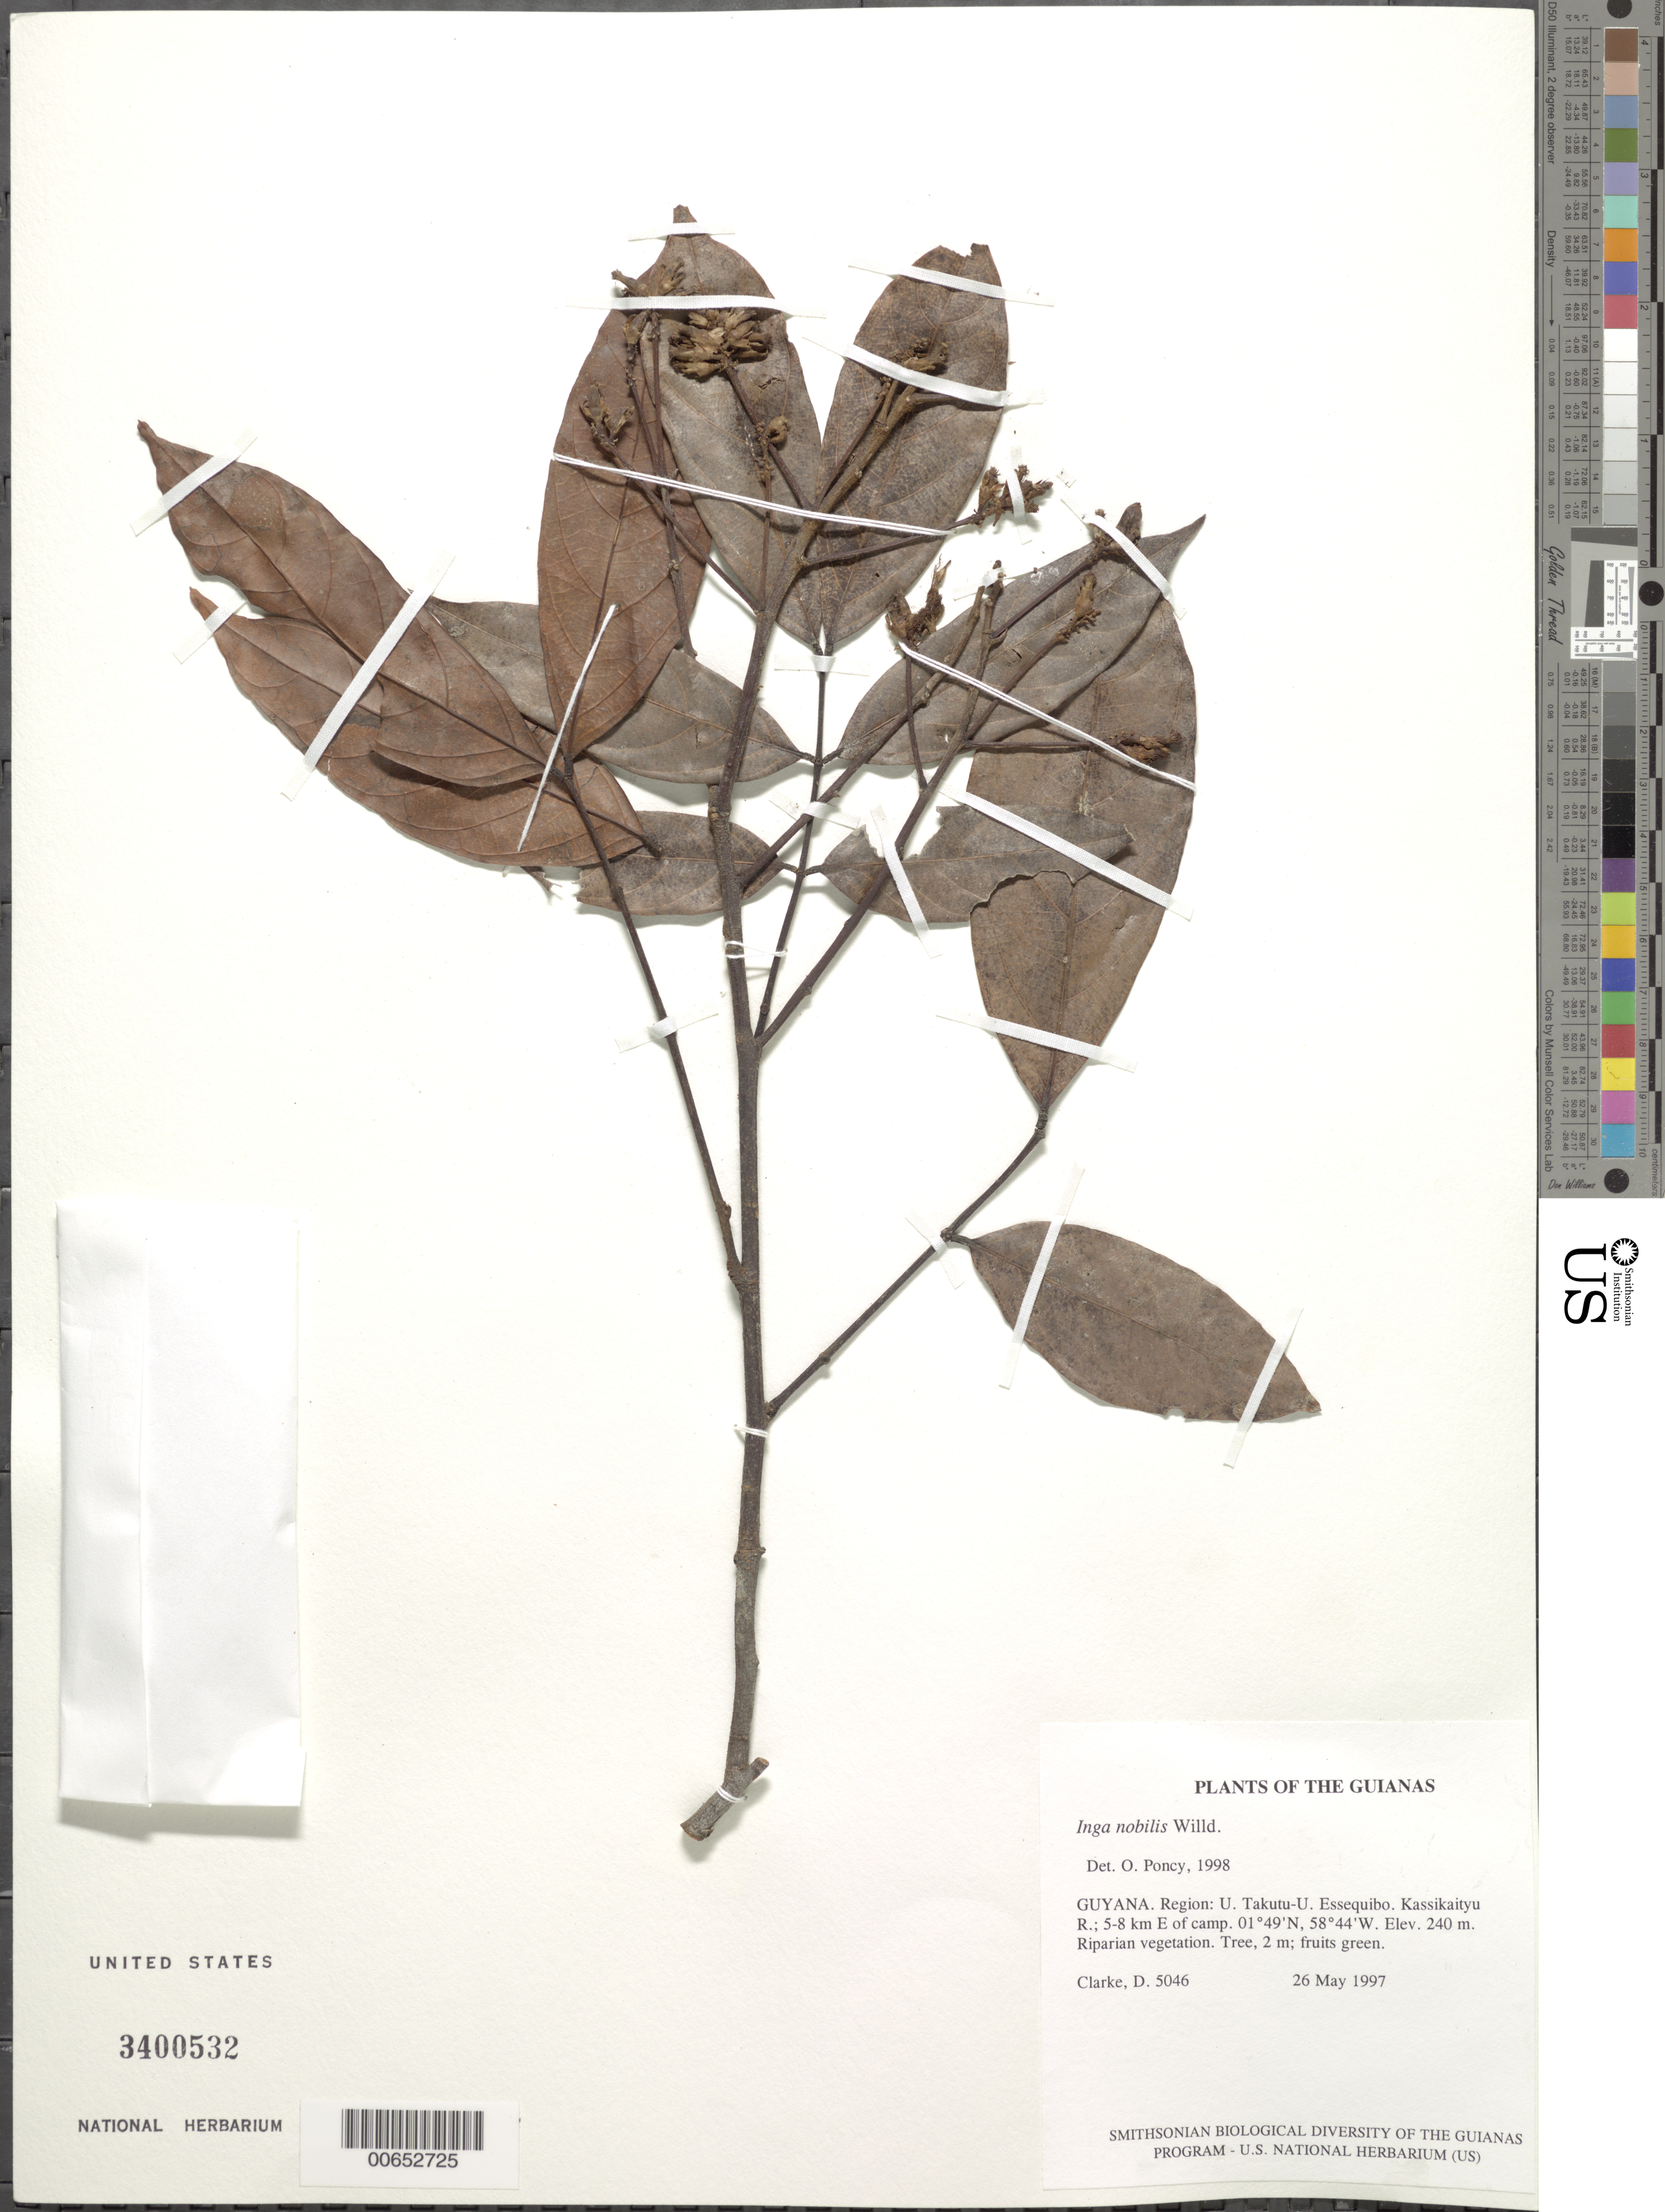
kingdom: Plantae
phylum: Tracheophyta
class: Magnoliopsida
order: Fabales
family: Fabaceae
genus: Inga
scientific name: Inga nobilis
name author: Willd.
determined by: Poncy, O.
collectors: H. D. Clarke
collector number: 5046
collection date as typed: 26 May 1997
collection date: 1997-05-26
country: Guyana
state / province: U. Takutu-U. Essequibo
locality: Kassikaityu R.; 5-8 km E of camp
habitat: Riparian vegetation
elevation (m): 240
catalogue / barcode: US 3400532